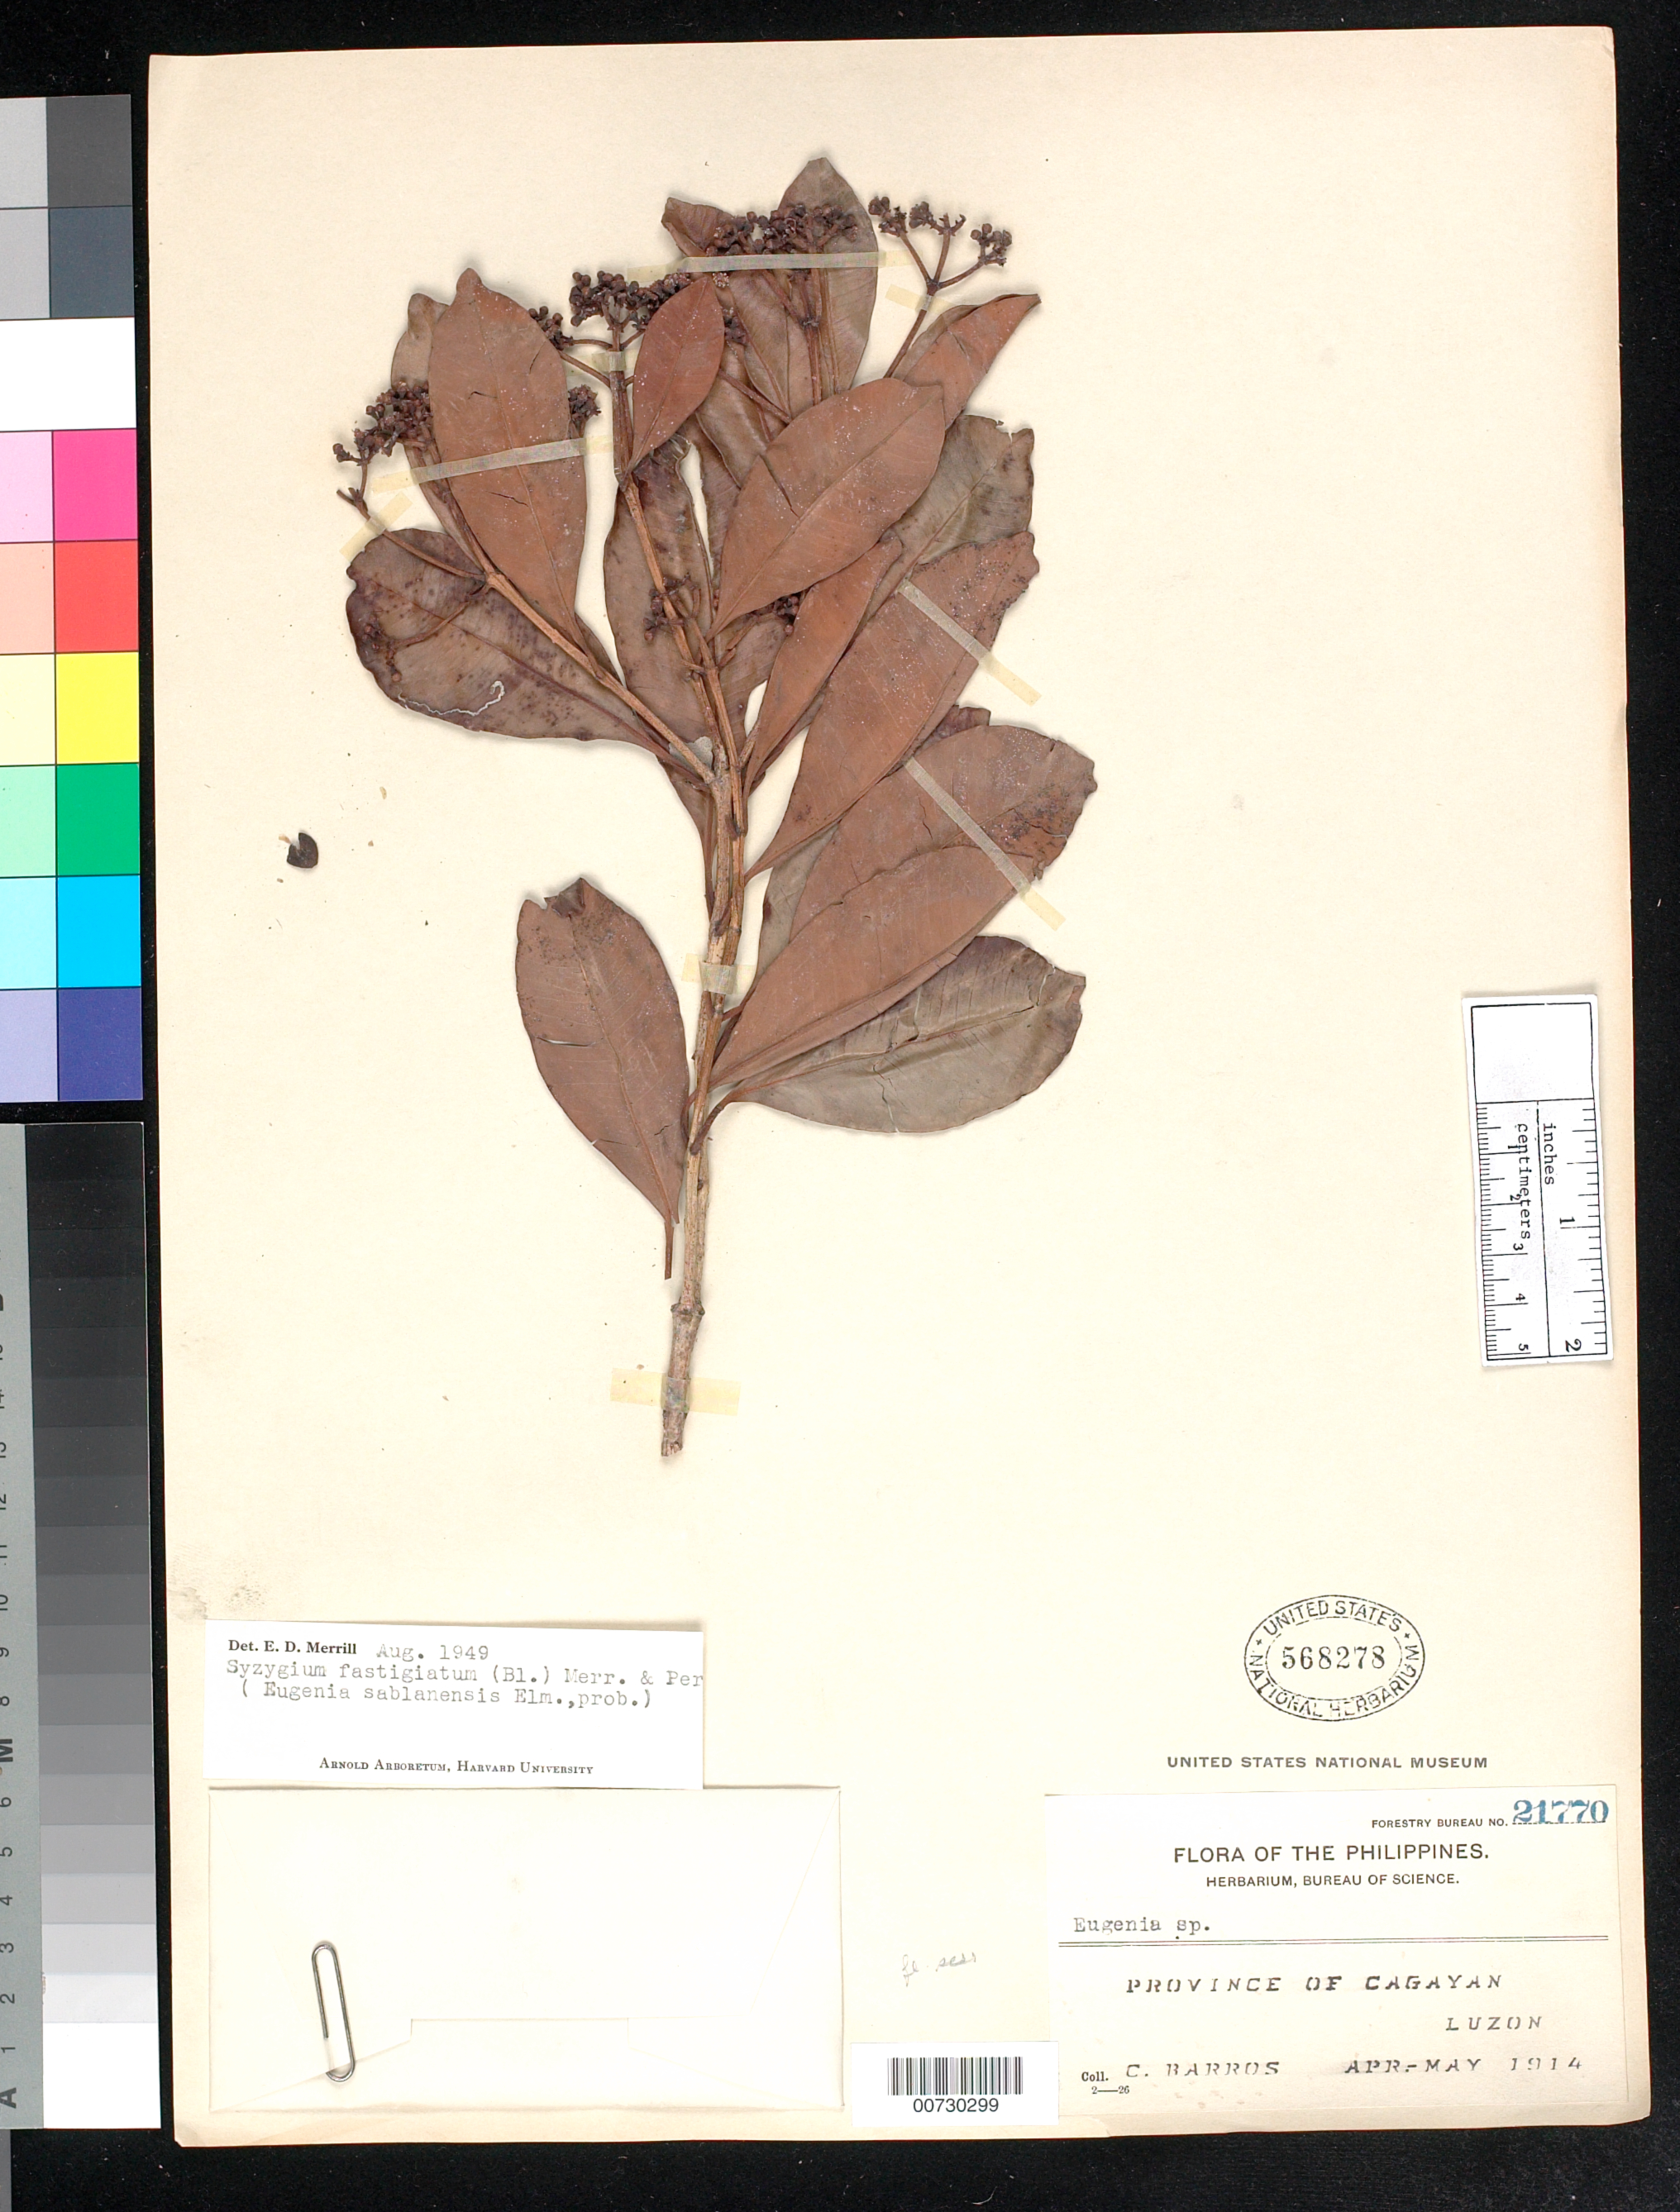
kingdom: Plantae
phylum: Tracheophyta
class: Magnoliopsida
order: Myrtales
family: Myrtaceae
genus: Syzygium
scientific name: Syzygium fastigiatum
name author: (Blume) Merr. & L.M. Perry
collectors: C. Barros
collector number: For. Bur. 21770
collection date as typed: Apr 1914 to -- May 1914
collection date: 1914-04/1914-05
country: Philippines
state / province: Cagayan Valley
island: Luzon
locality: Cagayan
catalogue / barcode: US 568278